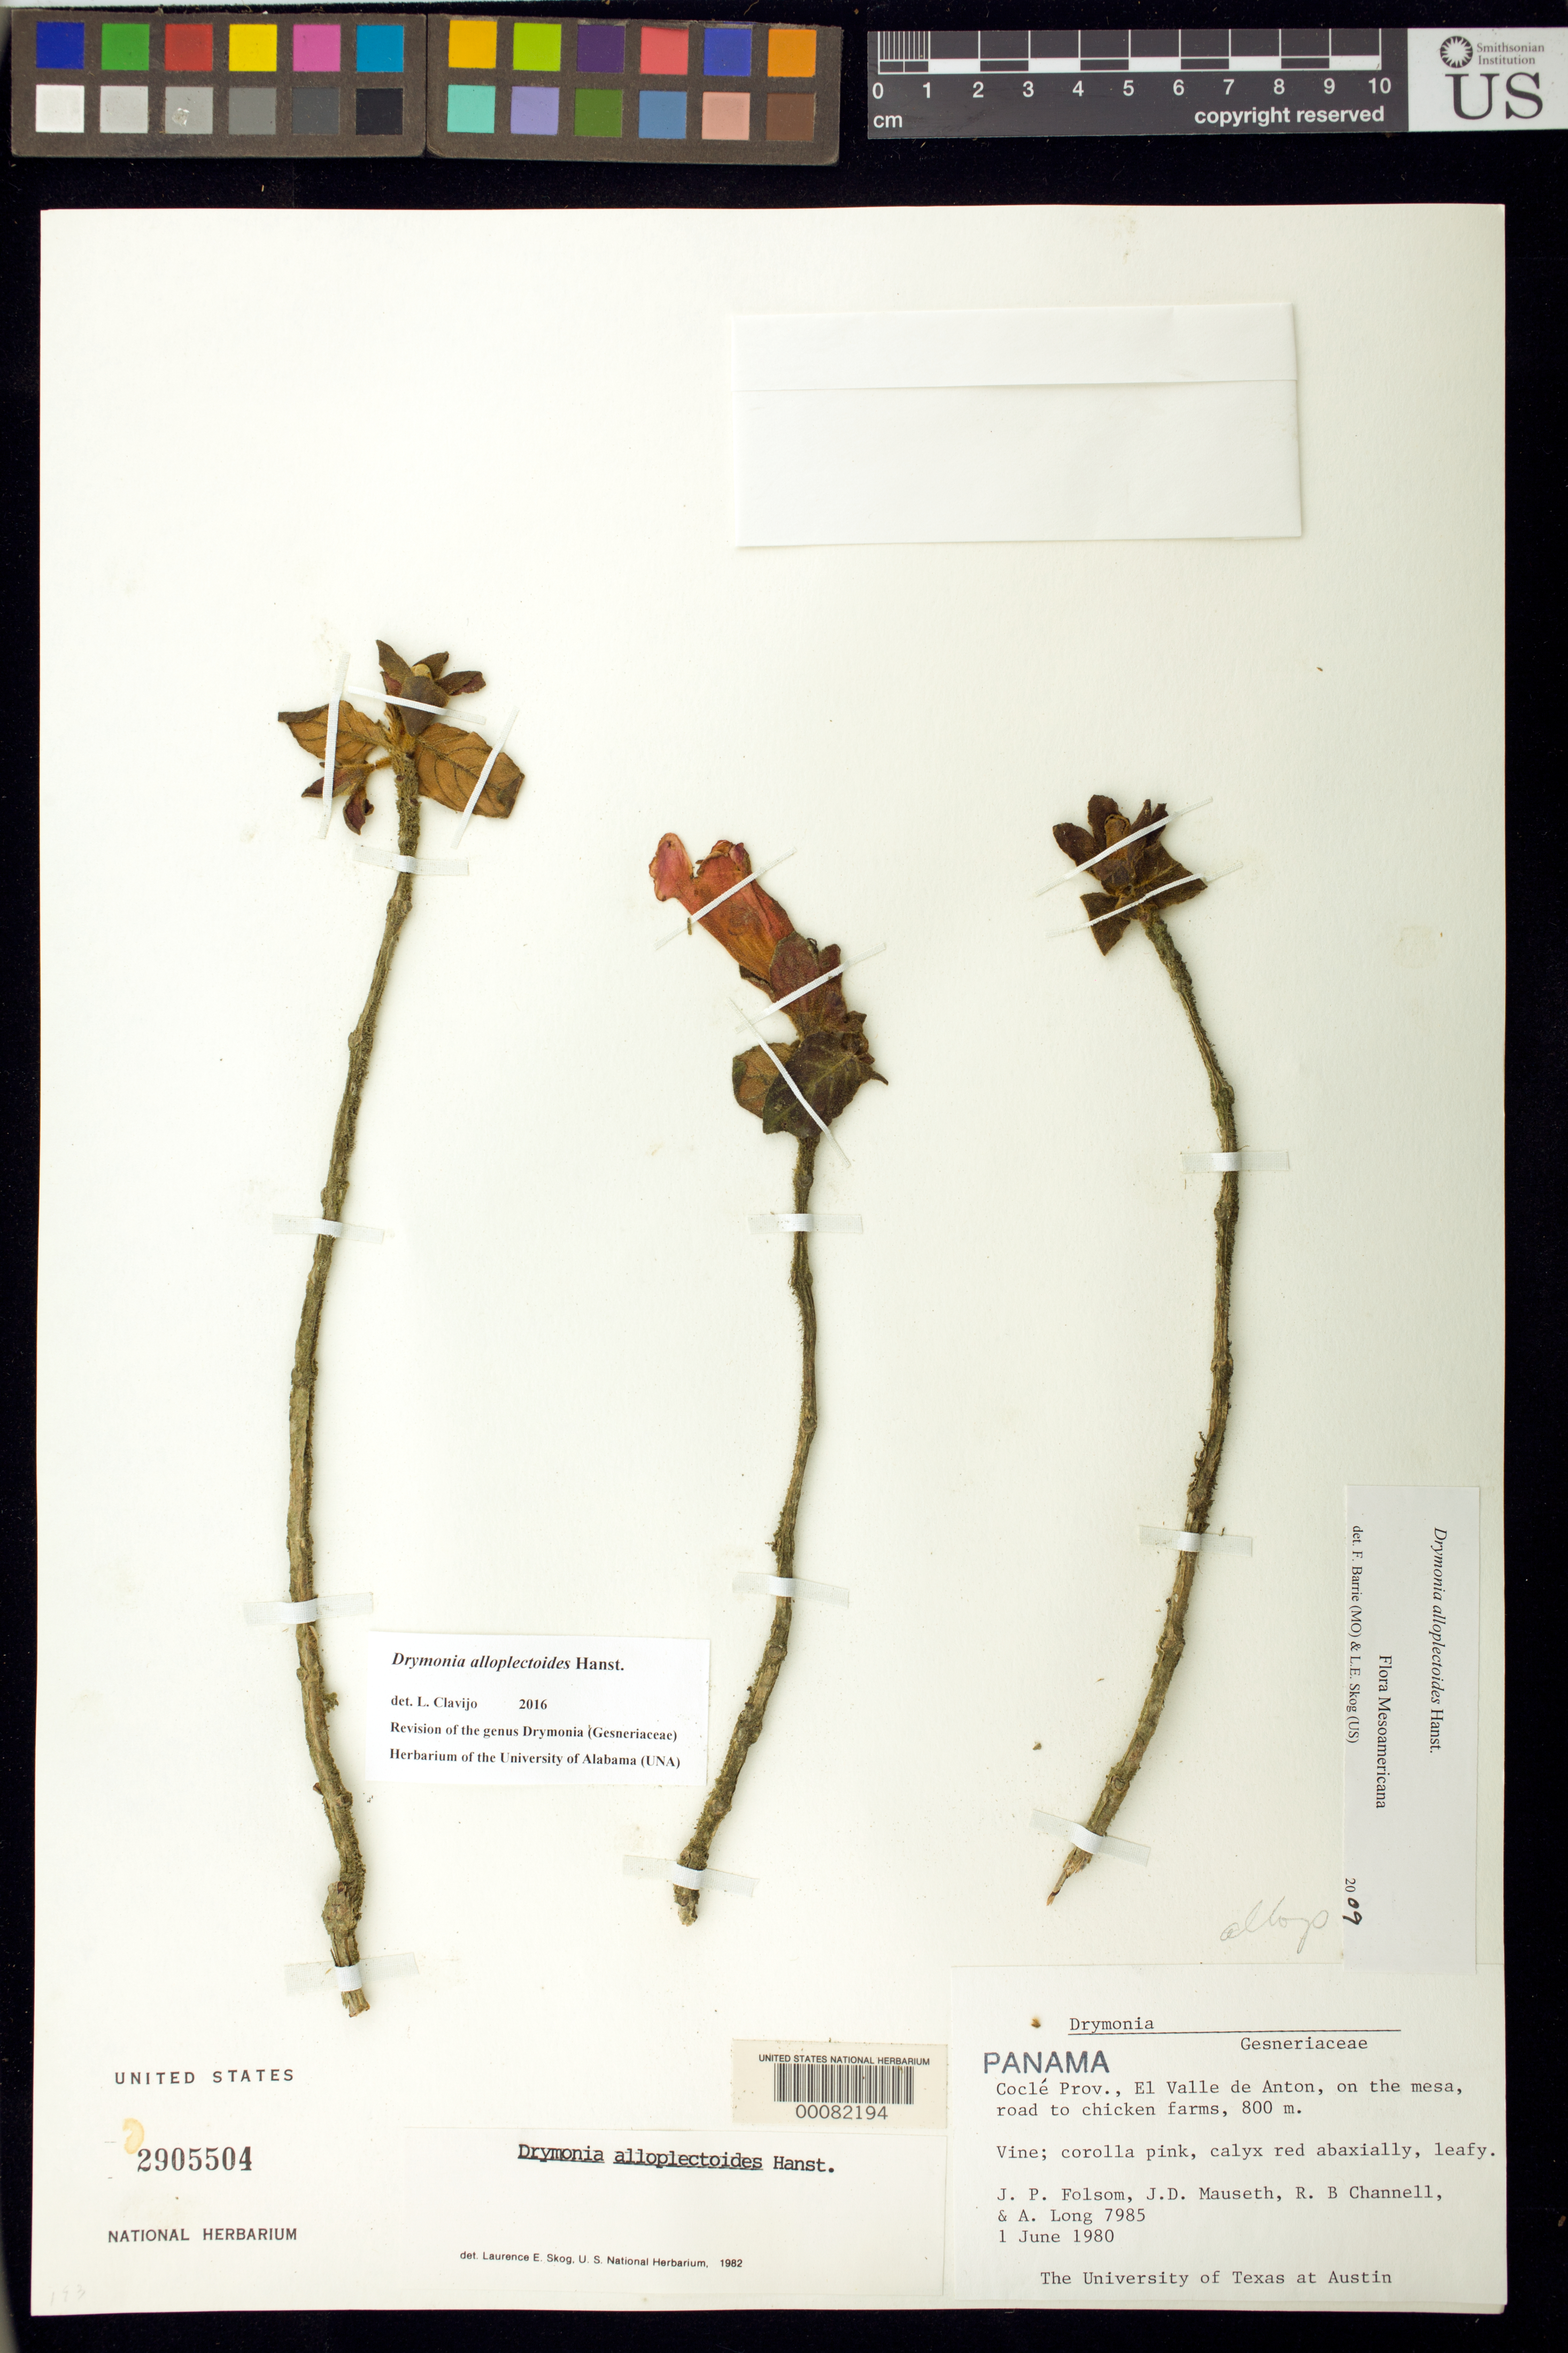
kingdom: Plantae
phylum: Tracheophyta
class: Magnoliopsida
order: Lamiales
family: Gesneriaceae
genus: Drymonia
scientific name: Drymonia alloplectoides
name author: Hanst.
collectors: J. P. Folsom & et al.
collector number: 7985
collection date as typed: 01 Jun 1980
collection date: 1980-06-01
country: Panama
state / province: Coclé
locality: El Valle de Anton, on the Mesa, road to chicken farms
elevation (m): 800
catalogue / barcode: US 2905504